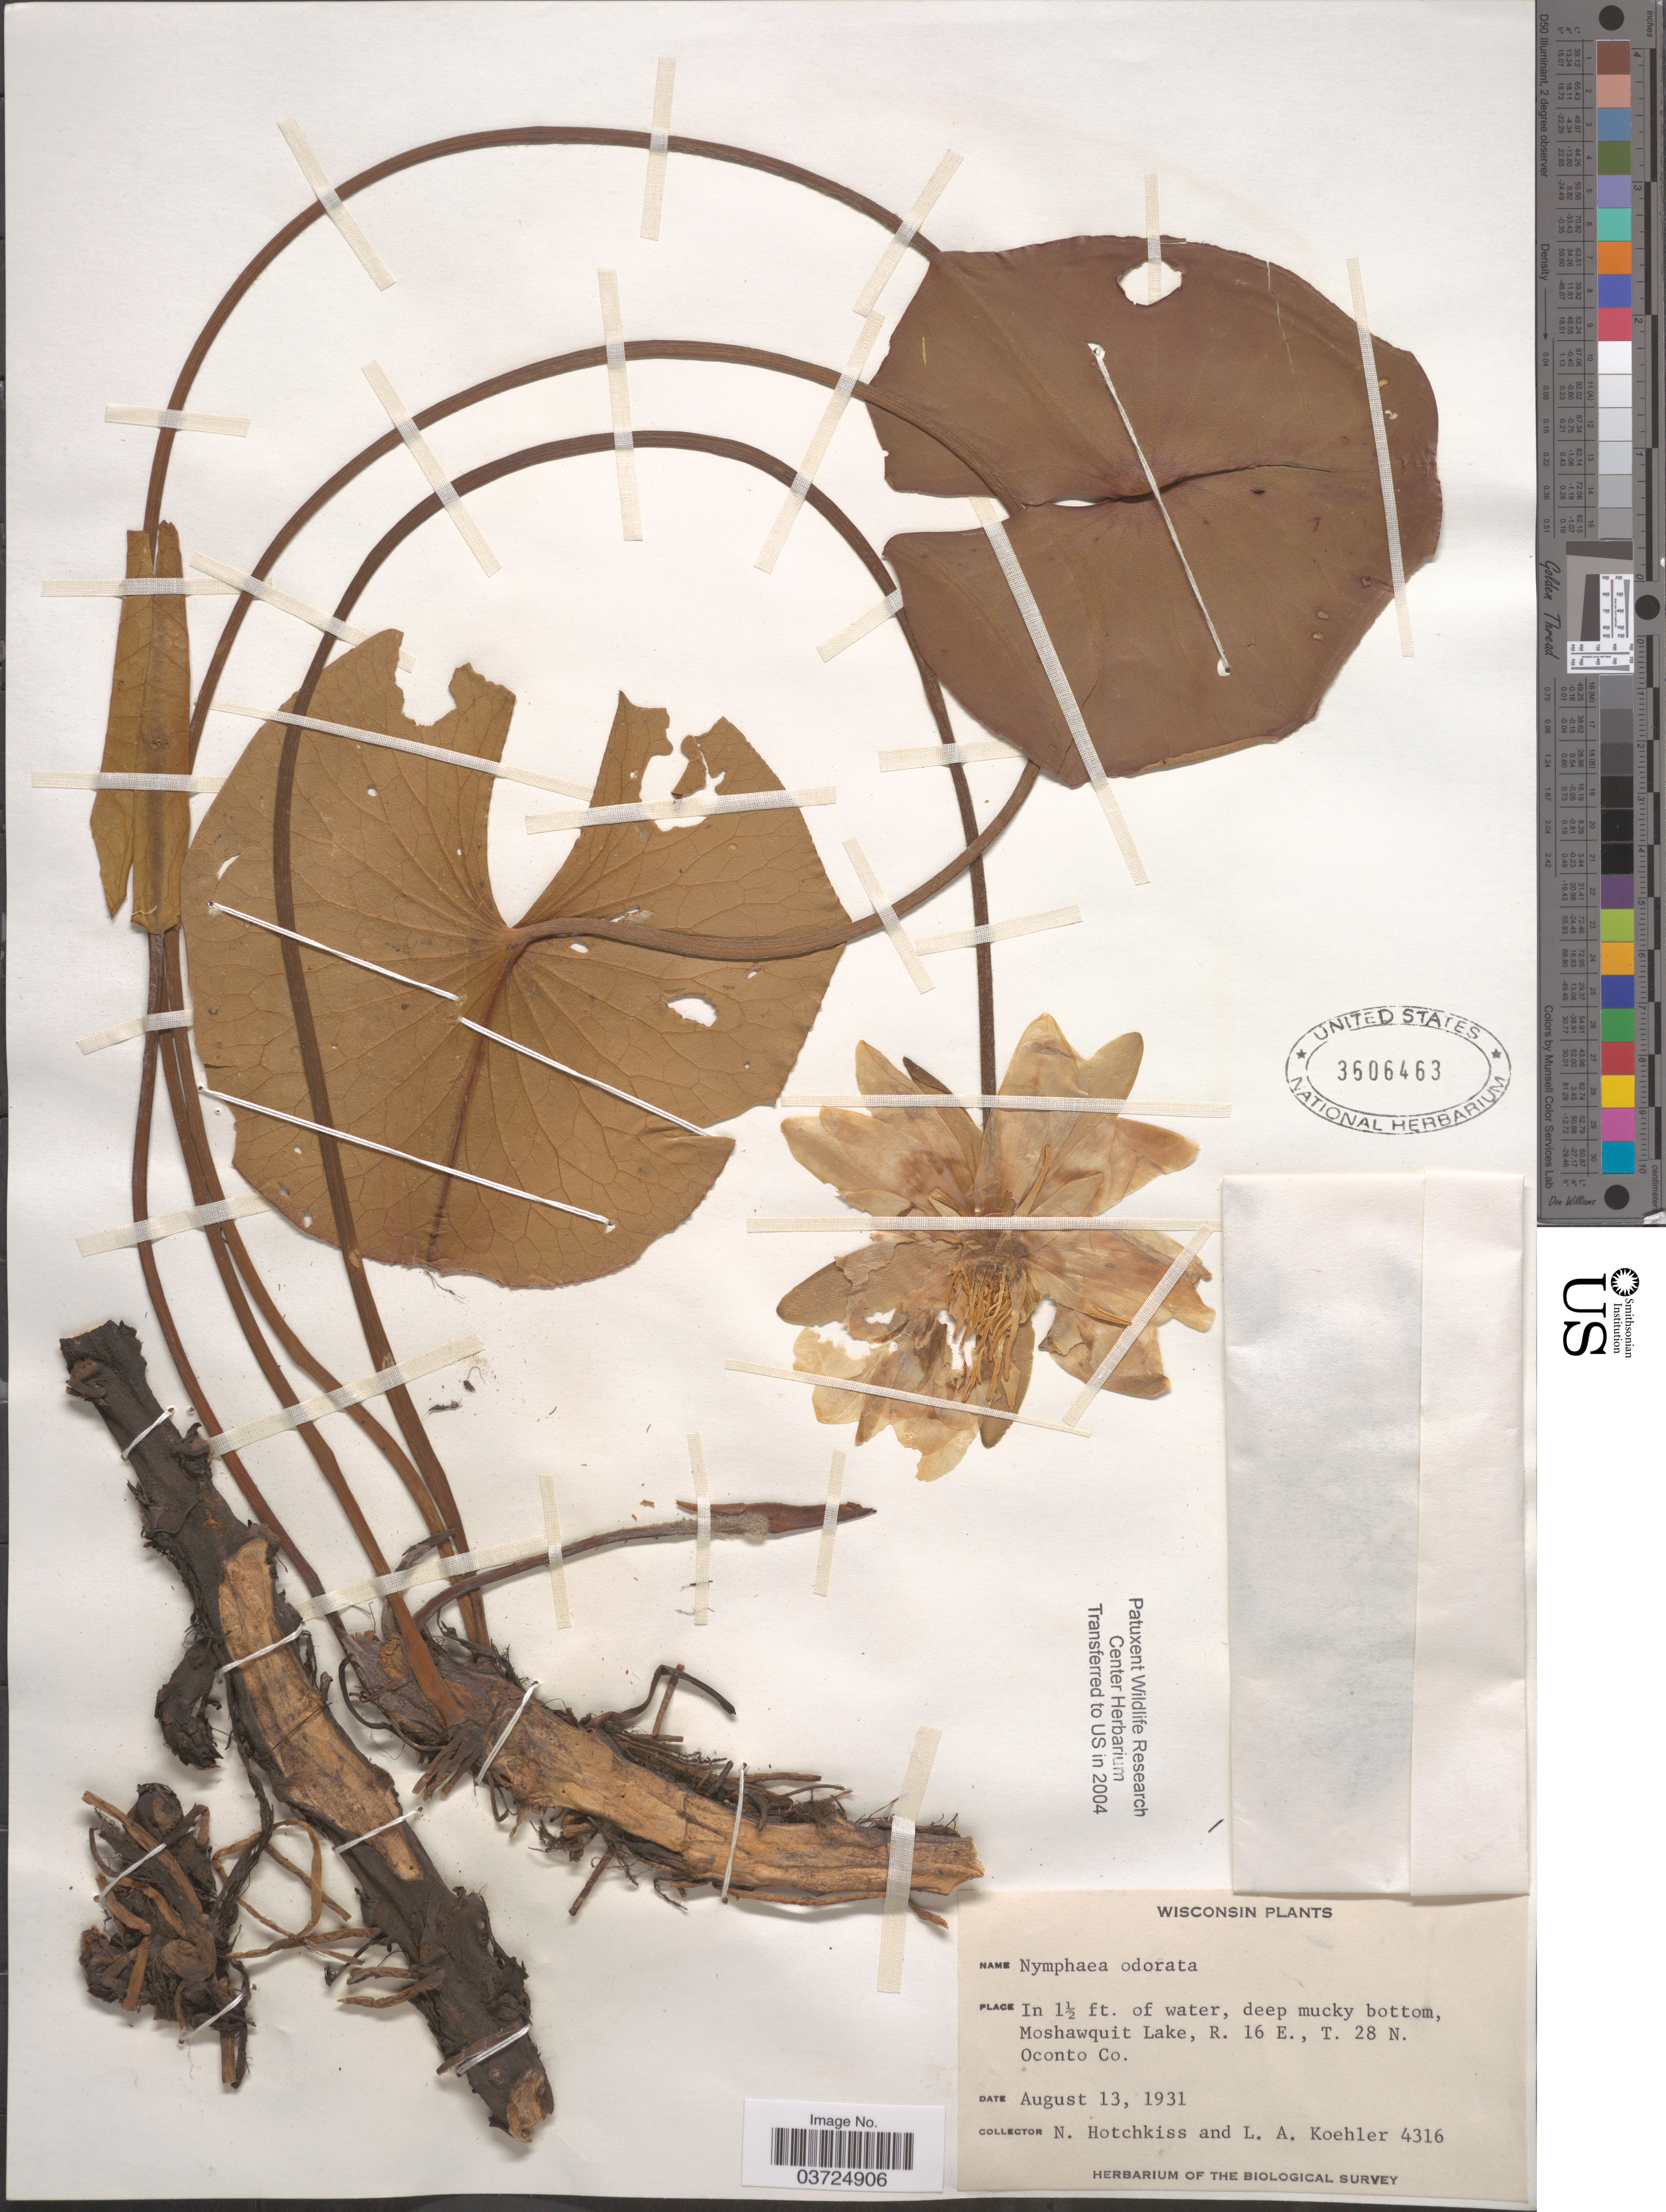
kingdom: Plantae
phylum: Tracheophyta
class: Magnoliopsida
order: Nymphaeales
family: Nymphaeaceae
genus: Nymphaea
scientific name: Nymphaea odorata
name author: Aiton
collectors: N. Hotchkiss & L. Koehler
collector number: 4316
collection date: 1931-08-13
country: United States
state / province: Wisconsin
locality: Moshawquit Lake, R. 16 E., T. 28 N. Oconto Co.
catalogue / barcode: US 3606463